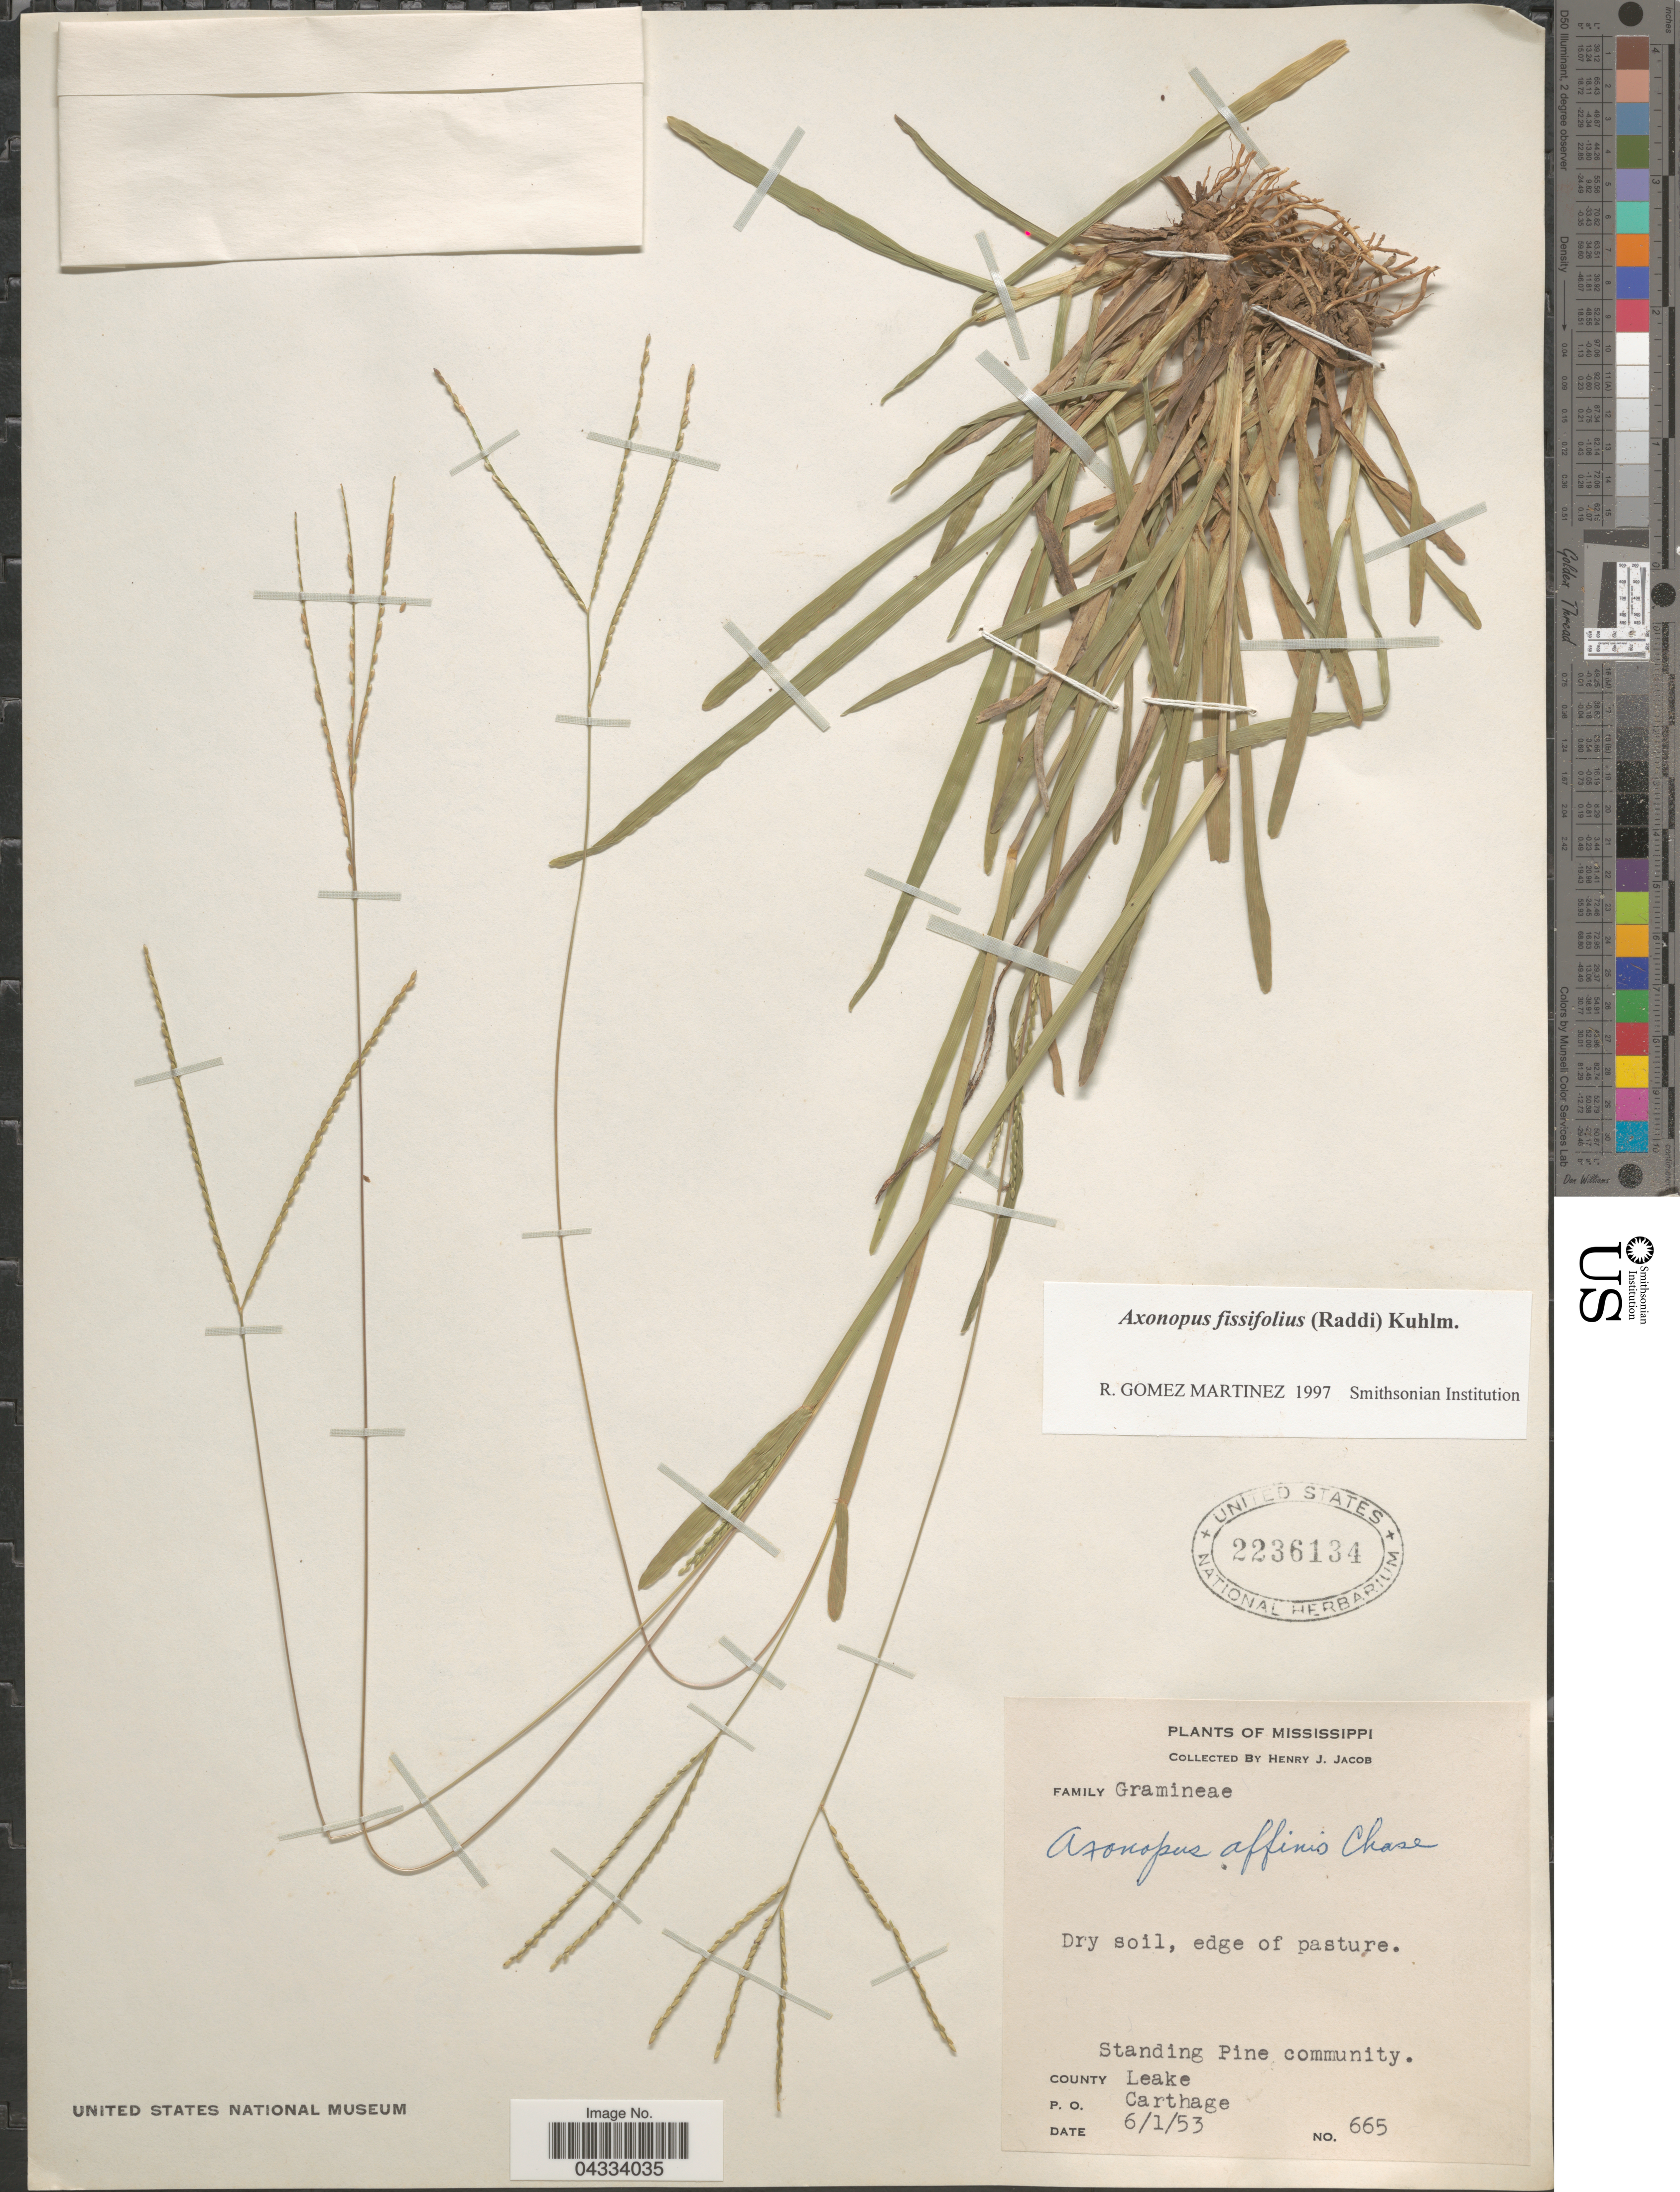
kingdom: Plantae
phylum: Tracheophyta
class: Liliopsida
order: Poales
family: Poaceae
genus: Axonopus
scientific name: Axonopus fissifolius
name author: (Raddi) Kuhlm.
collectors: H. Jacob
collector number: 665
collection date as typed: Transcribed d/m/y: 1/6/53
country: United States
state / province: Mississippi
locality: Standing Pine community. County Leake. P. O. Carthage.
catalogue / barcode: US 2236134